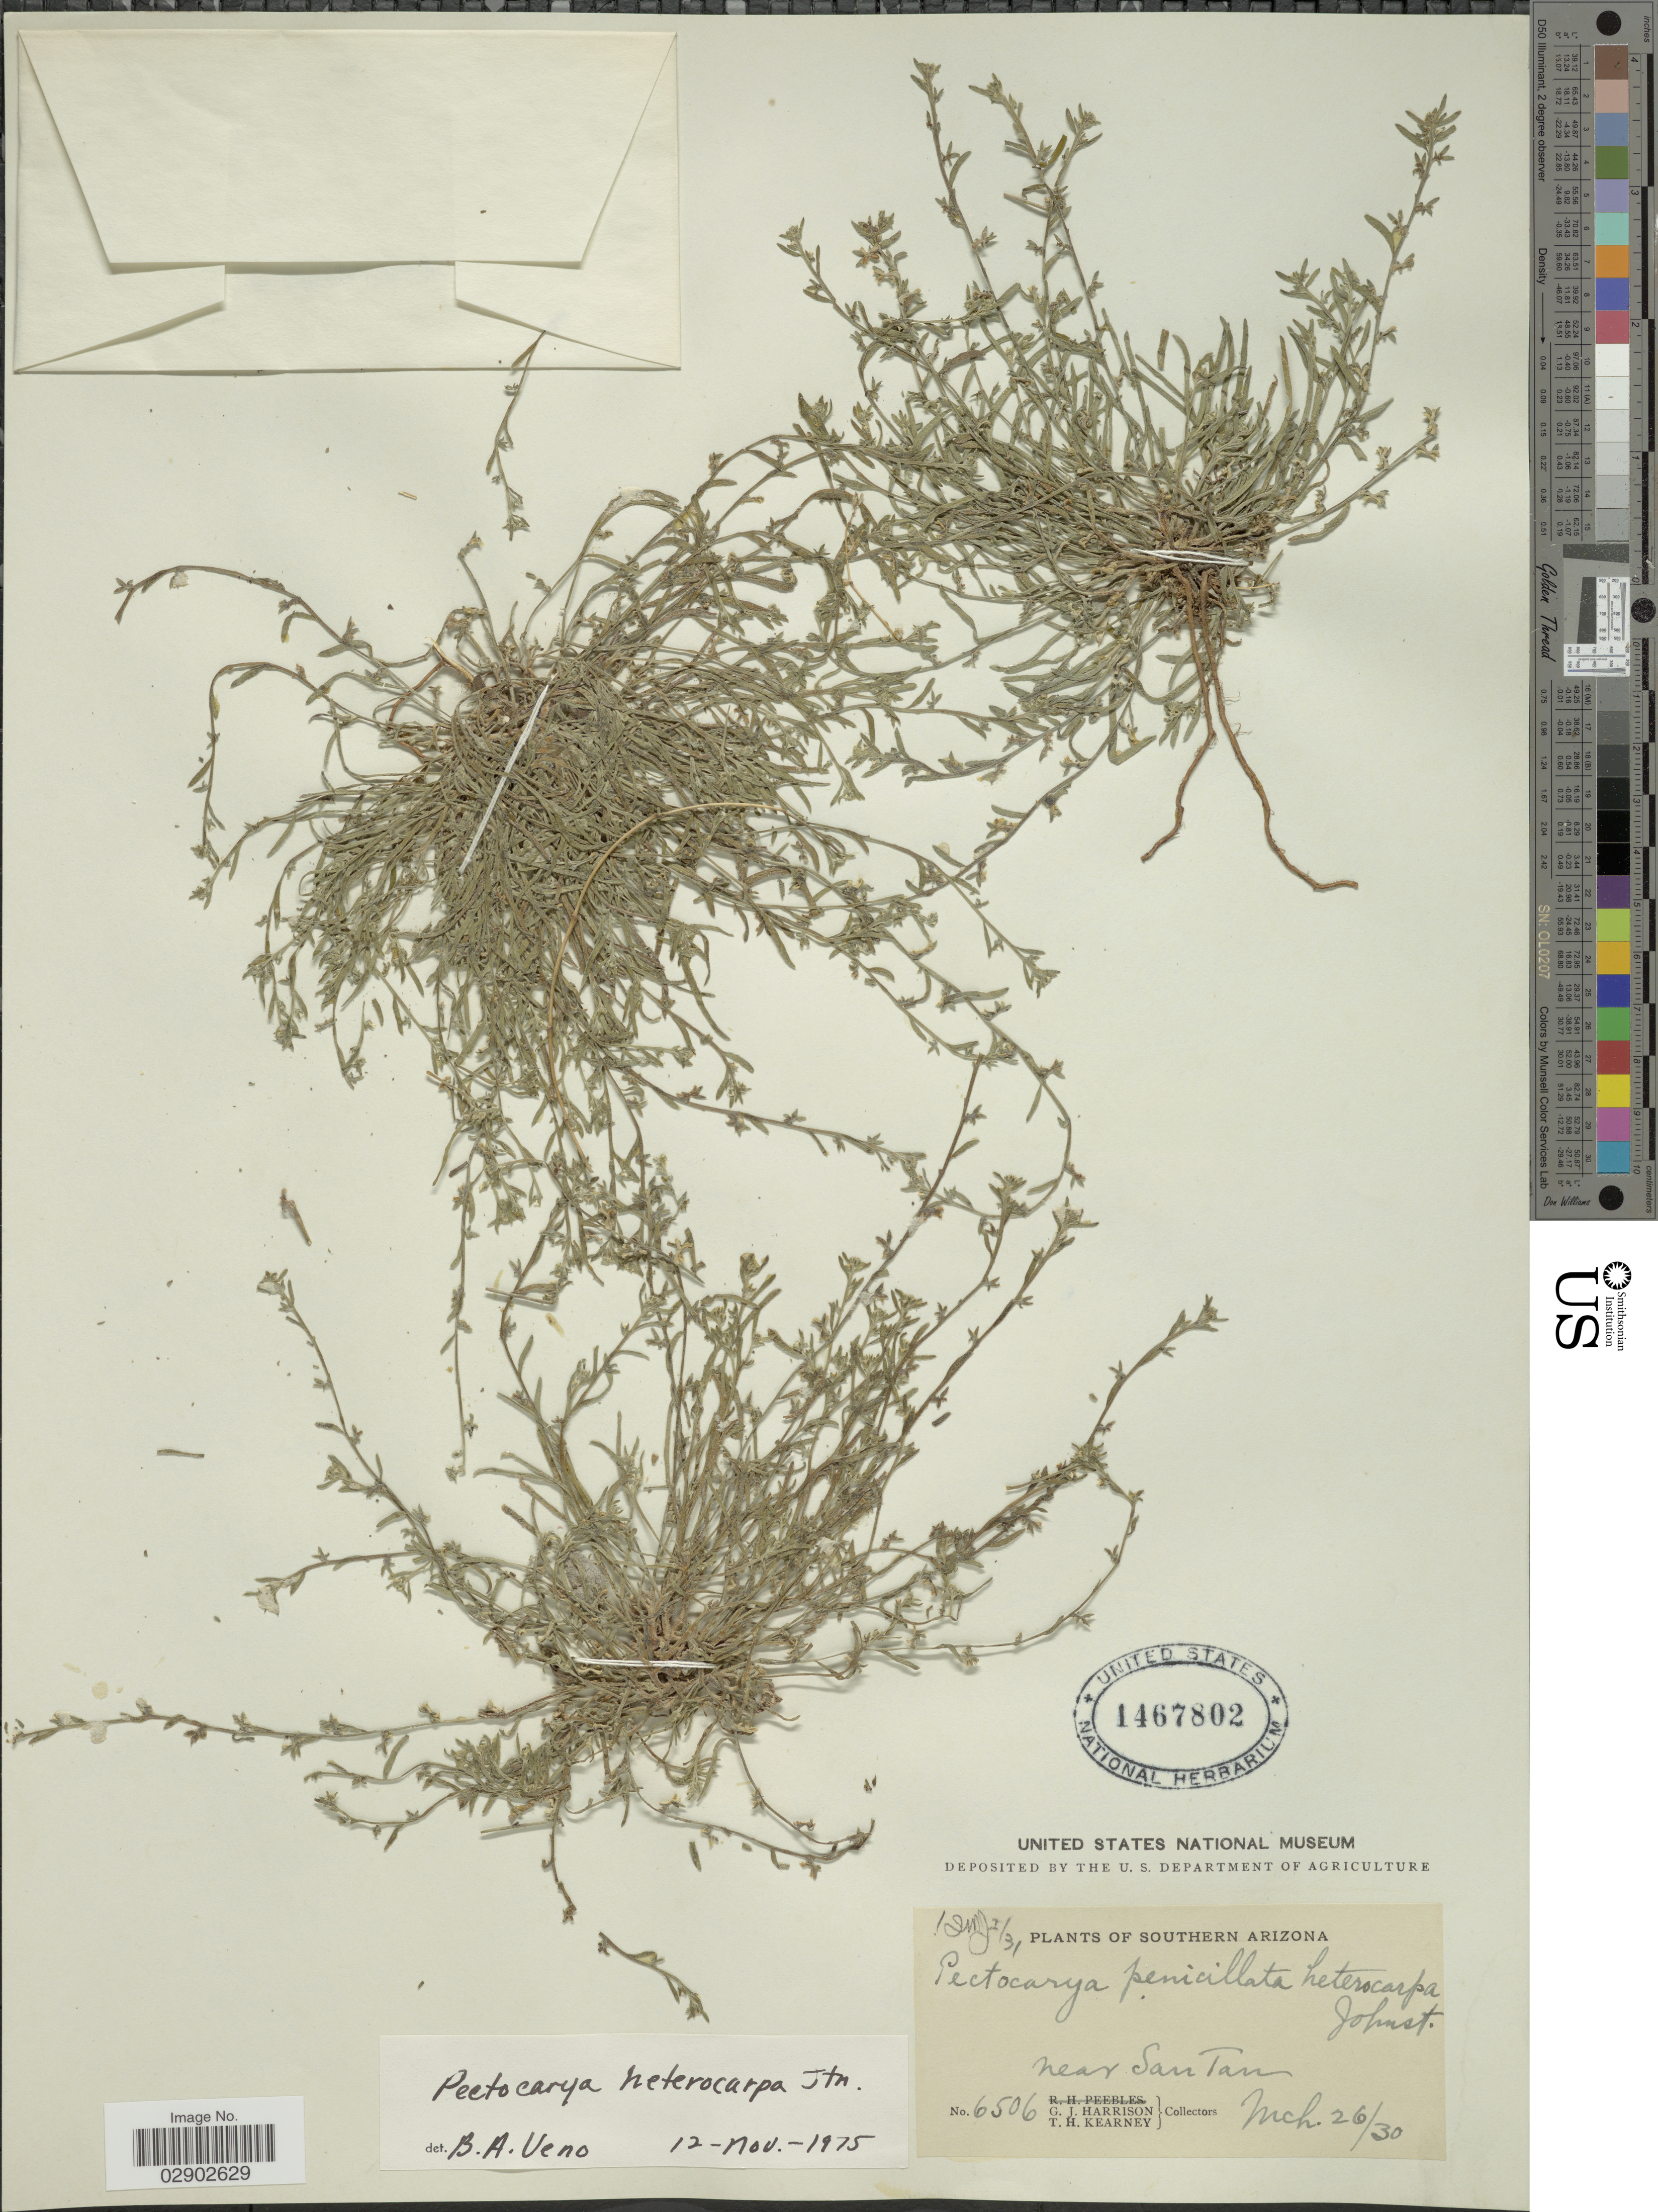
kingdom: Plantae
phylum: Tracheophyta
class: Magnoliopsida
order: Boraginales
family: Boraginaceae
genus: Pectocarya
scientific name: Pectocarya heterocarpa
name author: (I.M. Johnst.) I.M. Johnst.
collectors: G. J. Harrison & T. H. Kearney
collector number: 6506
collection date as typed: Transcribed d/m/y: 26/3/30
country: United States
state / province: Arizona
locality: Southern Arizona, near San Tan.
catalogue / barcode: US 1467802